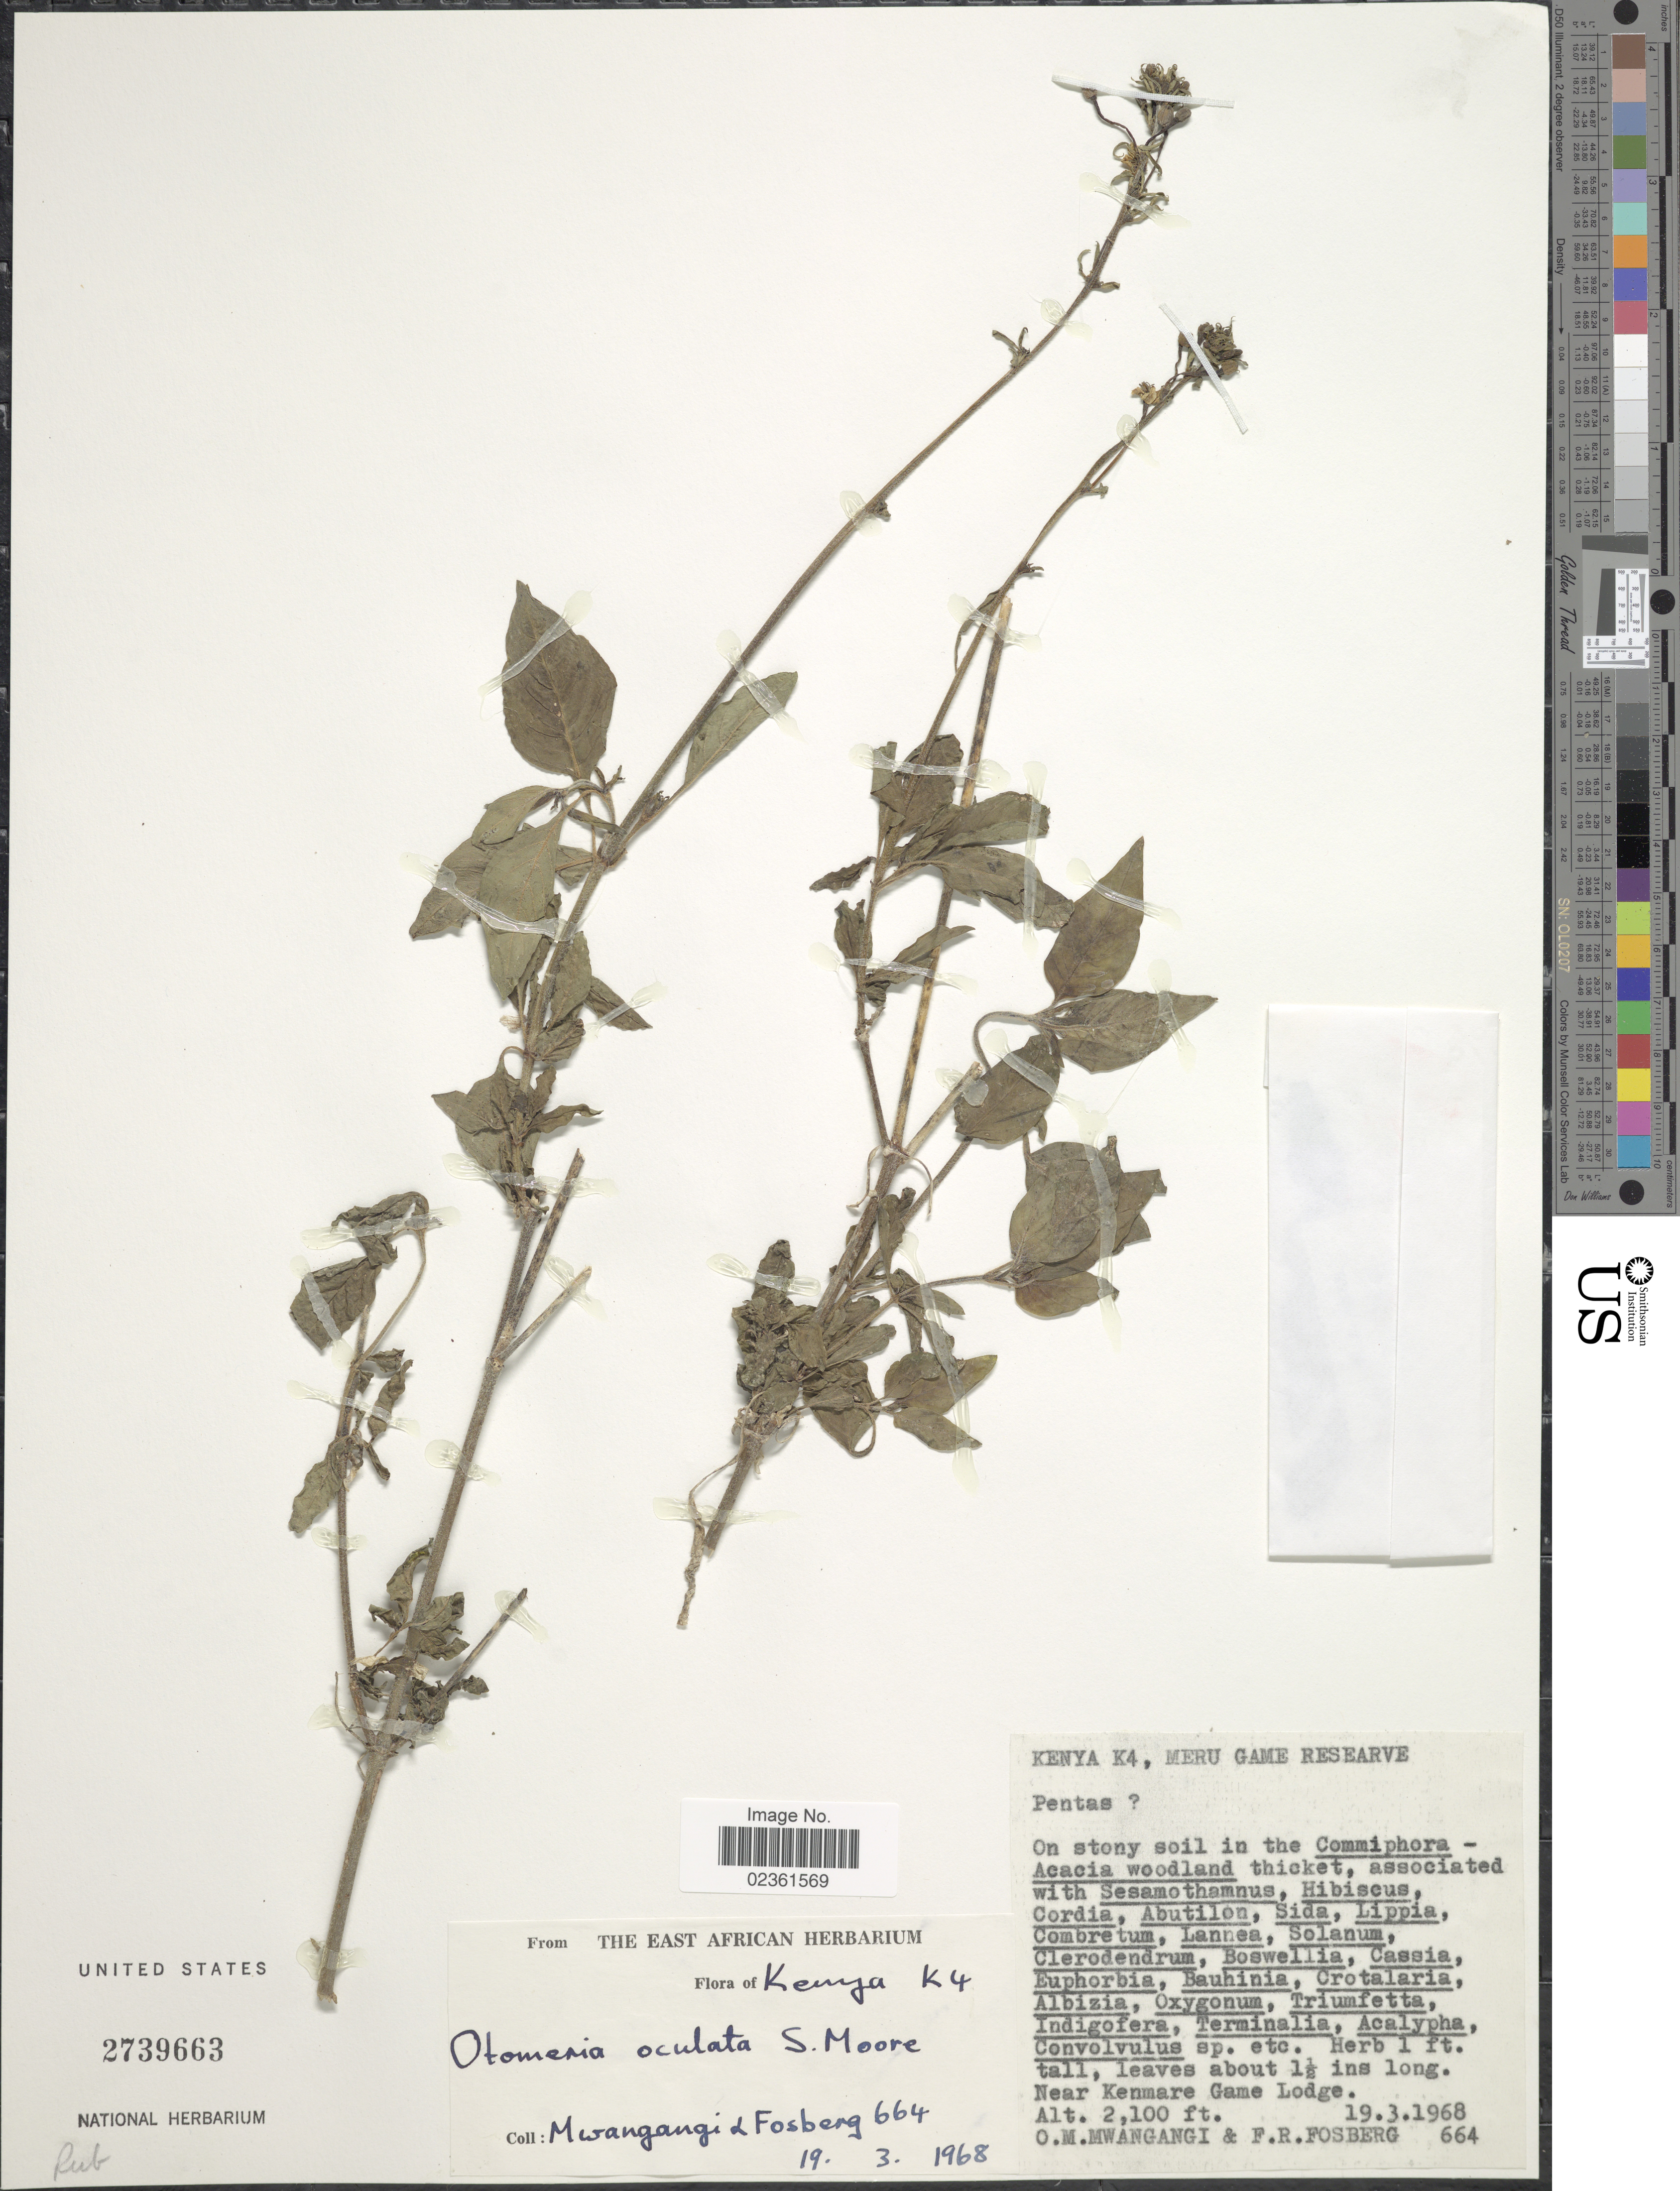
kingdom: Plantae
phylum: Tracheophyta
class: Magnoliopsida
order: Gentianales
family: Rubiaceae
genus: Otomeria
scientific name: Otomeria oculata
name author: S. Moore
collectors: O. M. Mwangangi & F. R. Fosberg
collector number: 664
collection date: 1968-03-19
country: Kenya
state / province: Meru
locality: Kenya K4, Meru Game Reserve, near Kenmare Game Lodge.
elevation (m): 640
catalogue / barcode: US 2739663